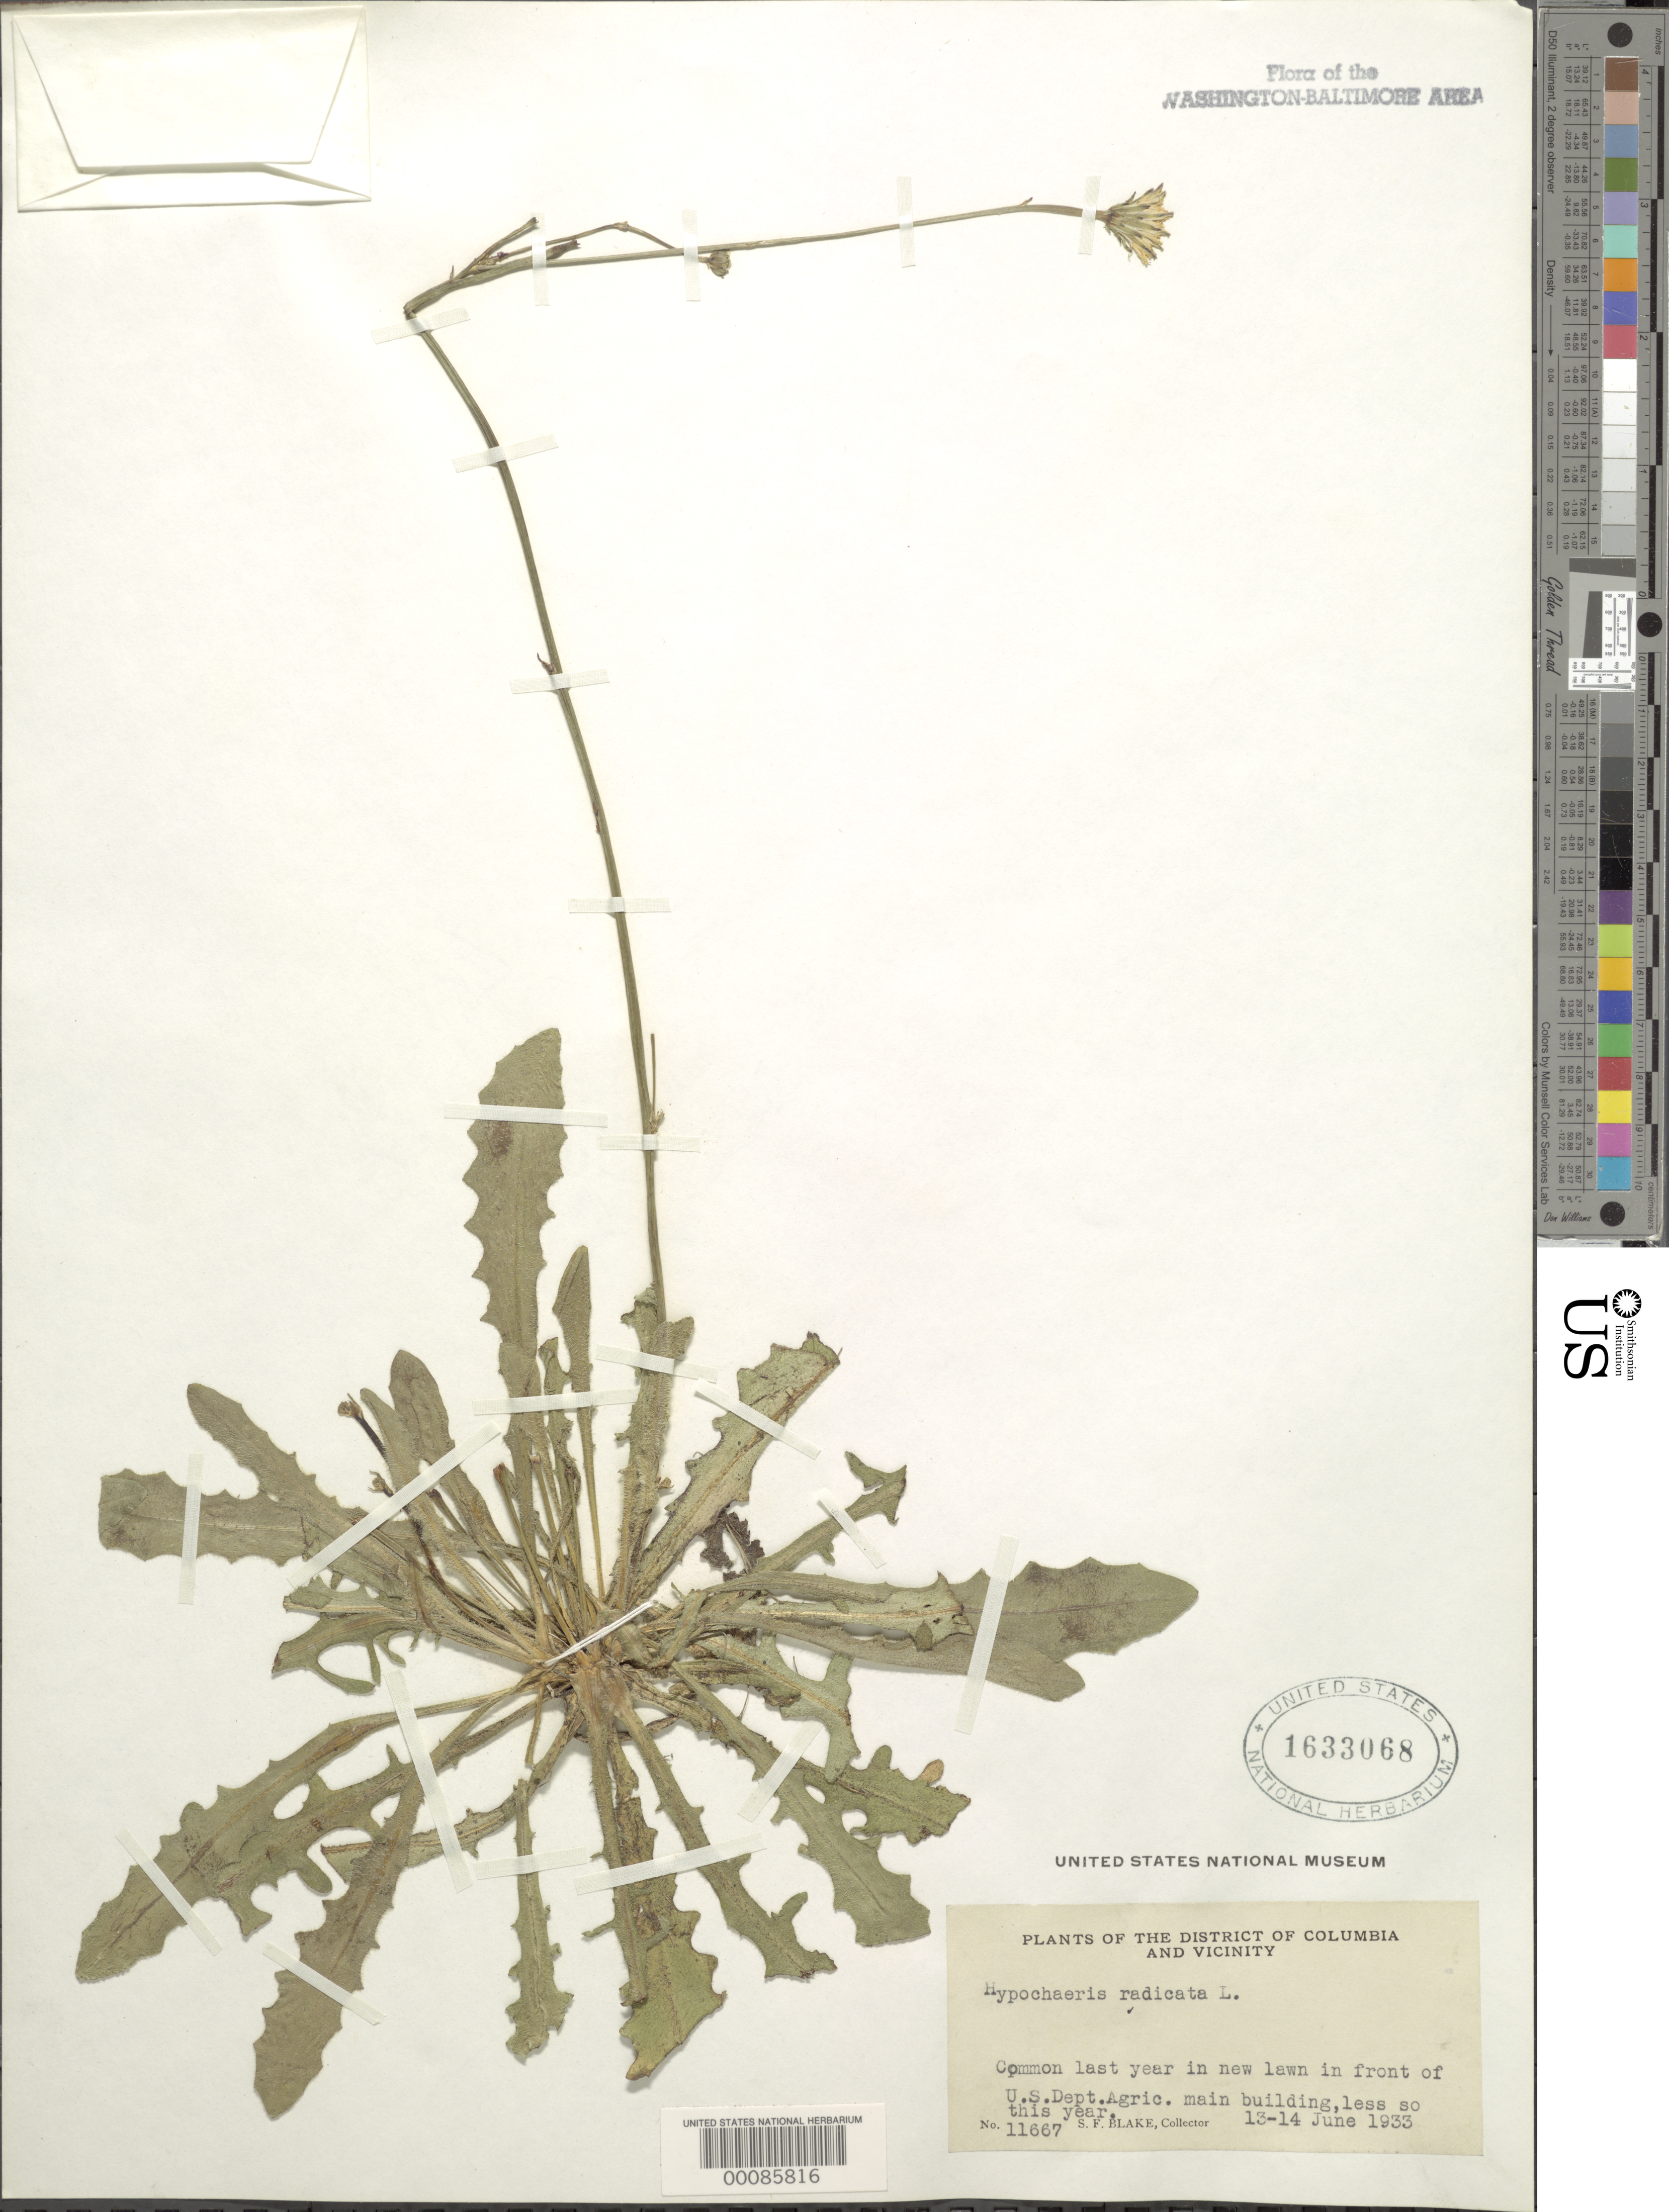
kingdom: Plantae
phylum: Tracheophyta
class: Magnoliopsida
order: Asterales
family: Asteraceae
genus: Hypochaeris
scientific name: Hypochaeris radicata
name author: L.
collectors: S. Blake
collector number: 11667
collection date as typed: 13 Jun 1933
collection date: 1933-06-13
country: United States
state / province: District of Columbia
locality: US Dept. of Agriculture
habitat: Lawn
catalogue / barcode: US 1633068